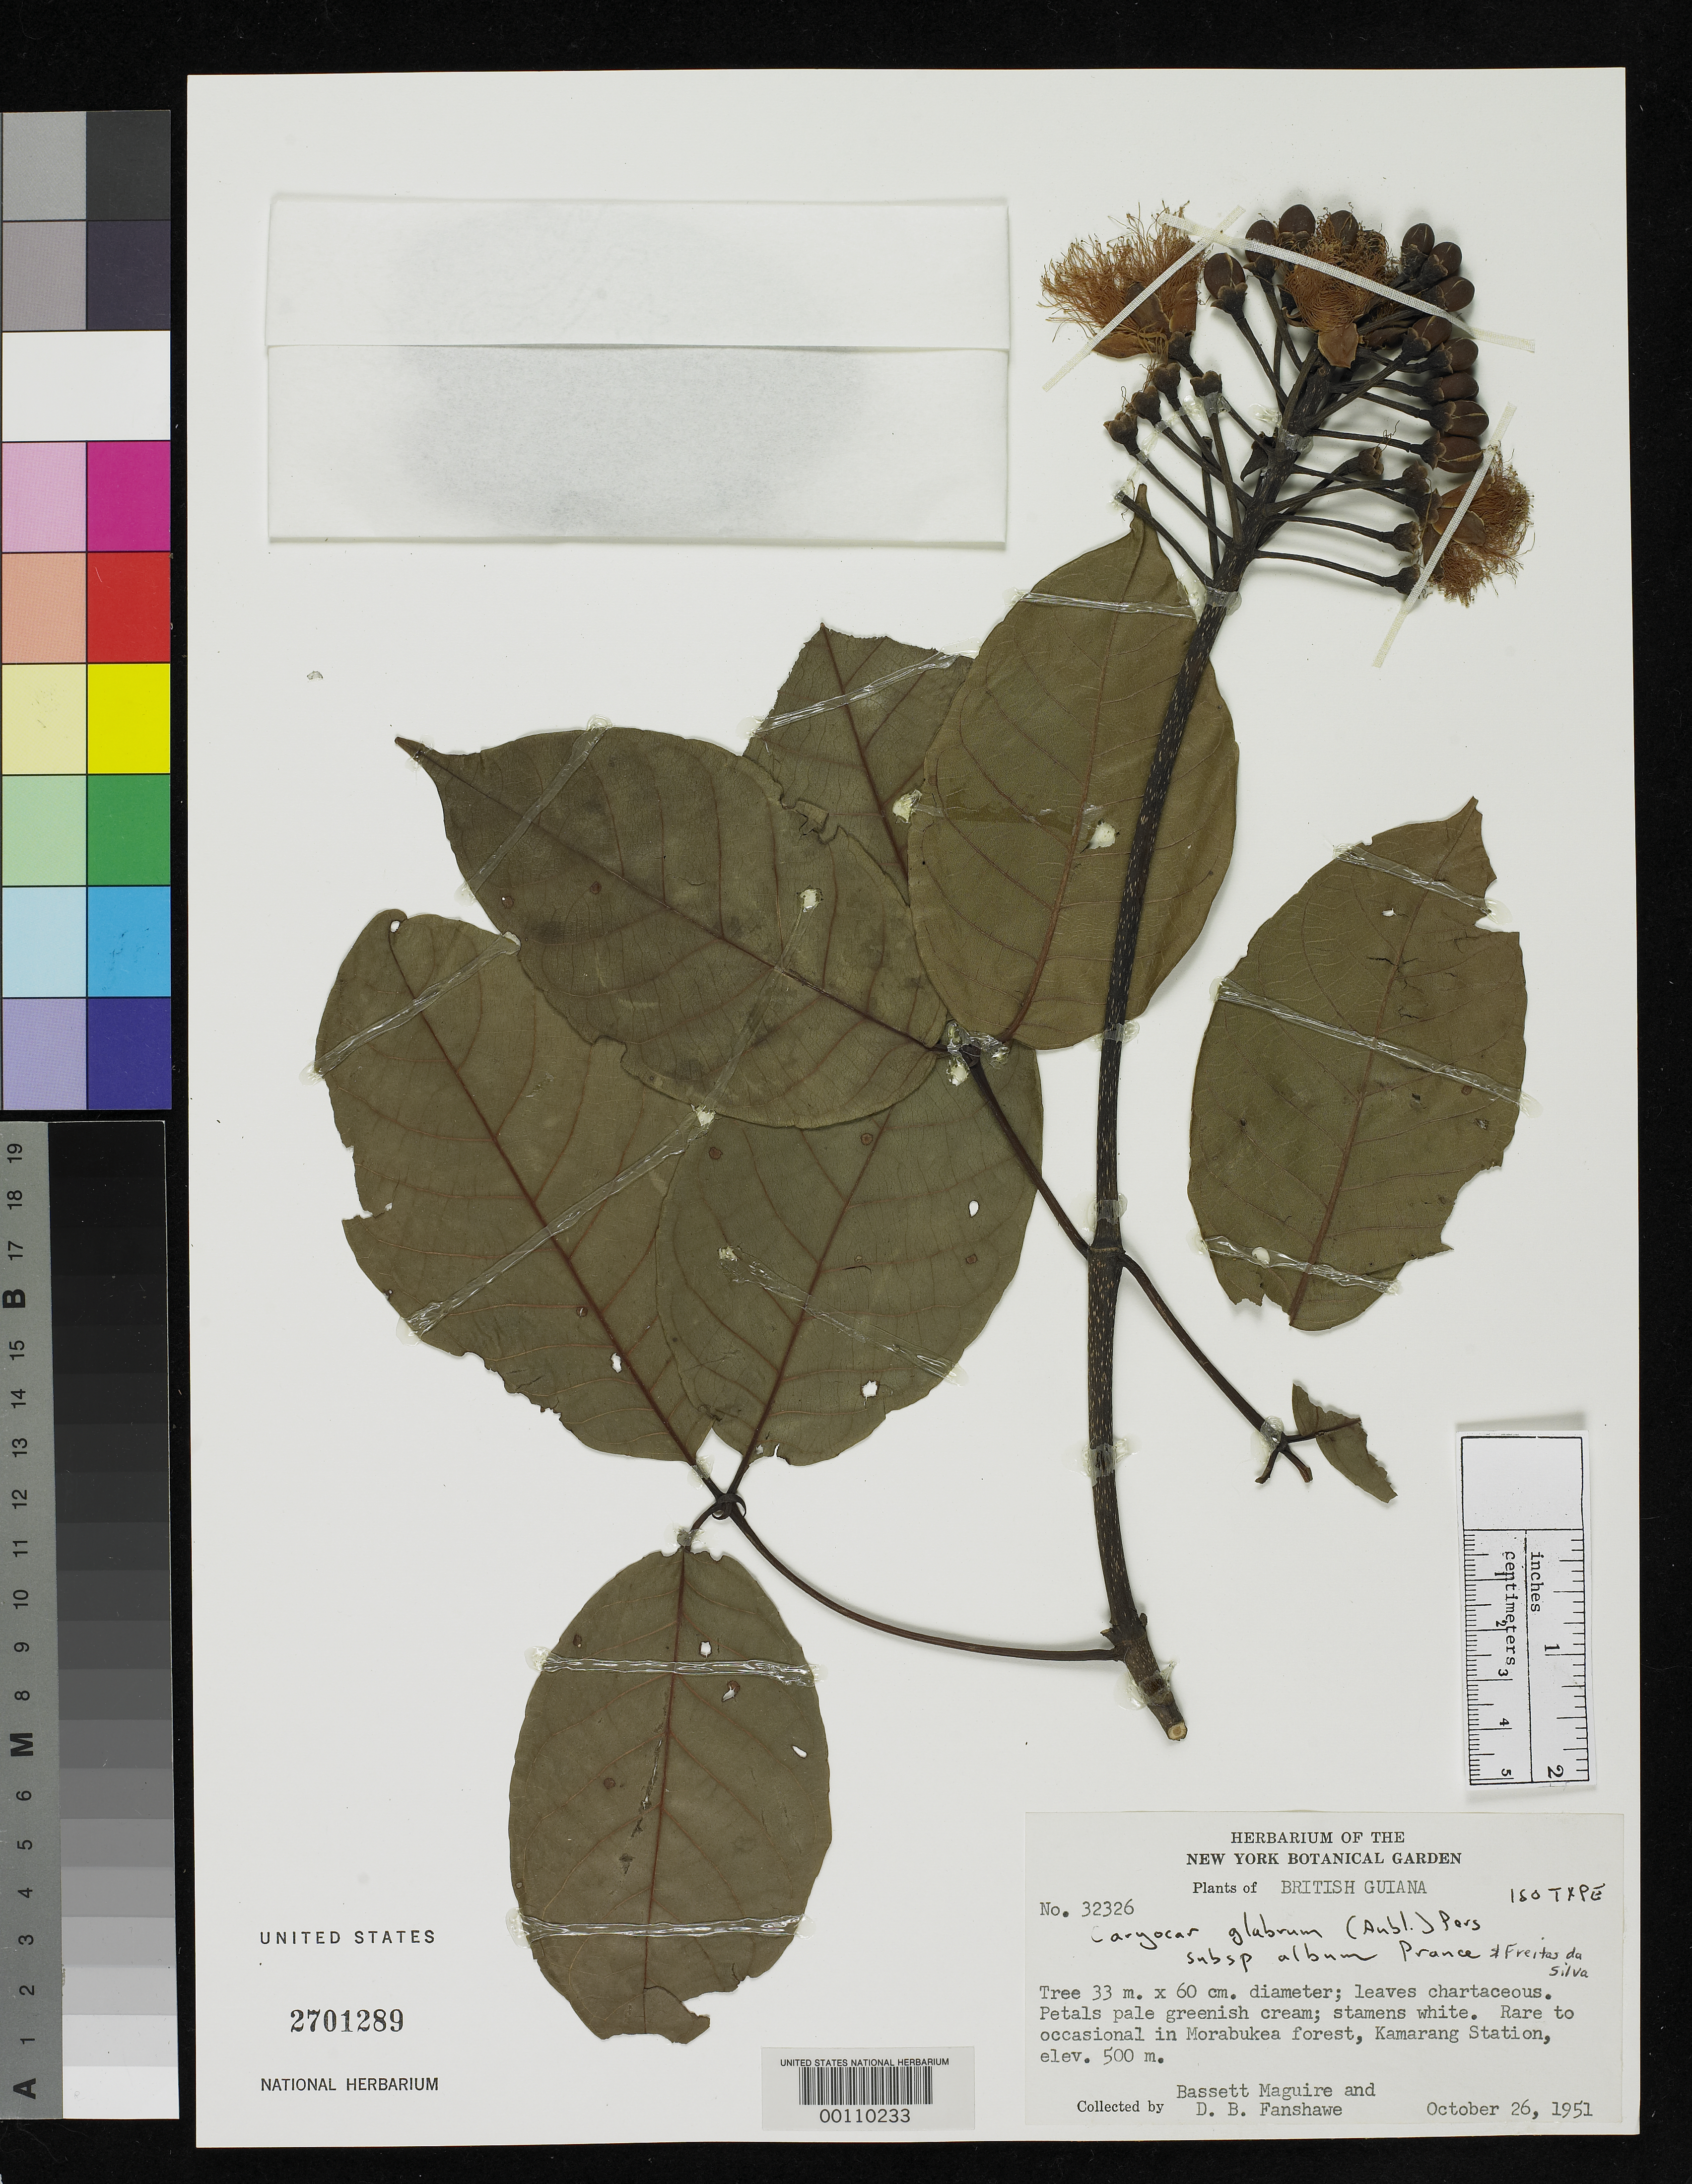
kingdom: Plantae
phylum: Tracheophyta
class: Magnoliopsida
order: Malpighiales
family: Caryocaraceae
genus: Caryocar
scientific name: Caryocar glabrum subsp. album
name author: Prance & M.F. Silva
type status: Isotype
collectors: B. Maguire & D. B. Fanshawe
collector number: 32326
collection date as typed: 26 Oct 1951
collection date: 1951-10-26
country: Guyana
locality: Morabukea Forest, Kamarang Station.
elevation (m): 500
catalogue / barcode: US 2701289